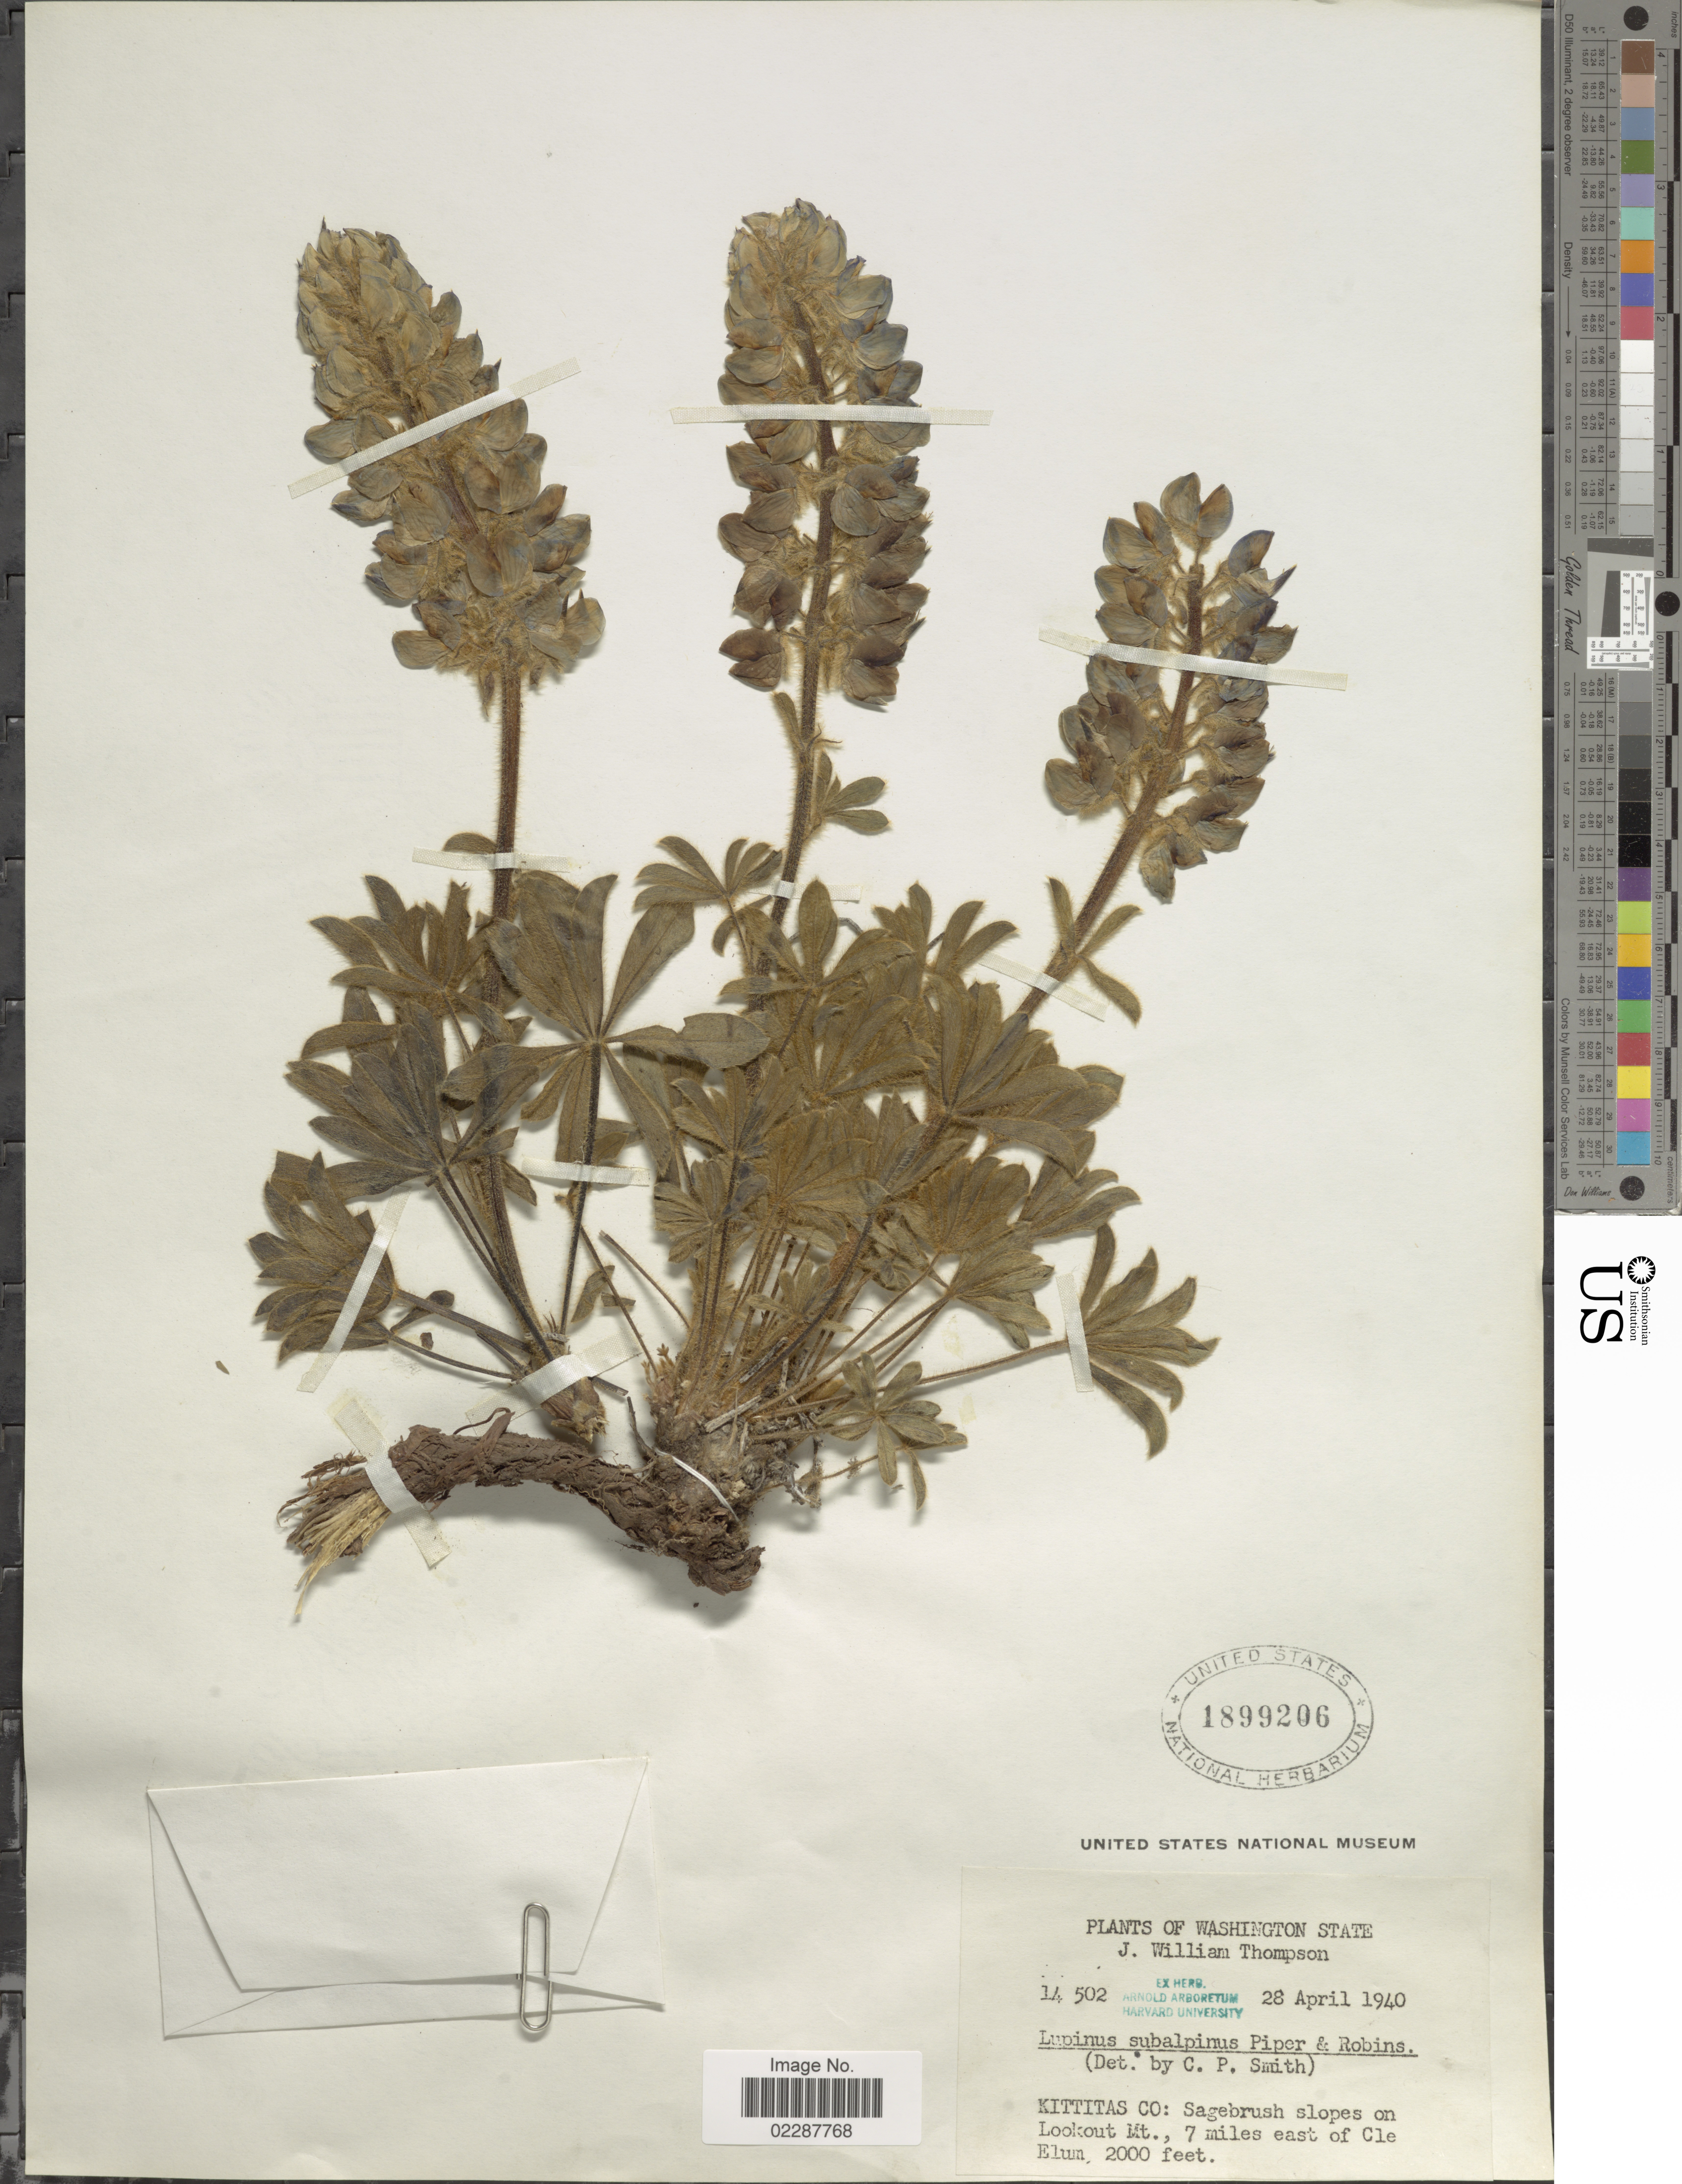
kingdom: Plantae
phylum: Tracheophyta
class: Magnoliopsida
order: Fabales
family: Fabaceae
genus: Lupinus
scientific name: Lupinus subalpinus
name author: Piper & B.L. Rob.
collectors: J. W. Thompson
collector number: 14502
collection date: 1940-04-28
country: United States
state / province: Washington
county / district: Kittitas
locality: Kittitas co.: Sagebrush slopes on Lookout Mt., 7 miles east of Cle Elum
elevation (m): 610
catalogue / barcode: US 1899206